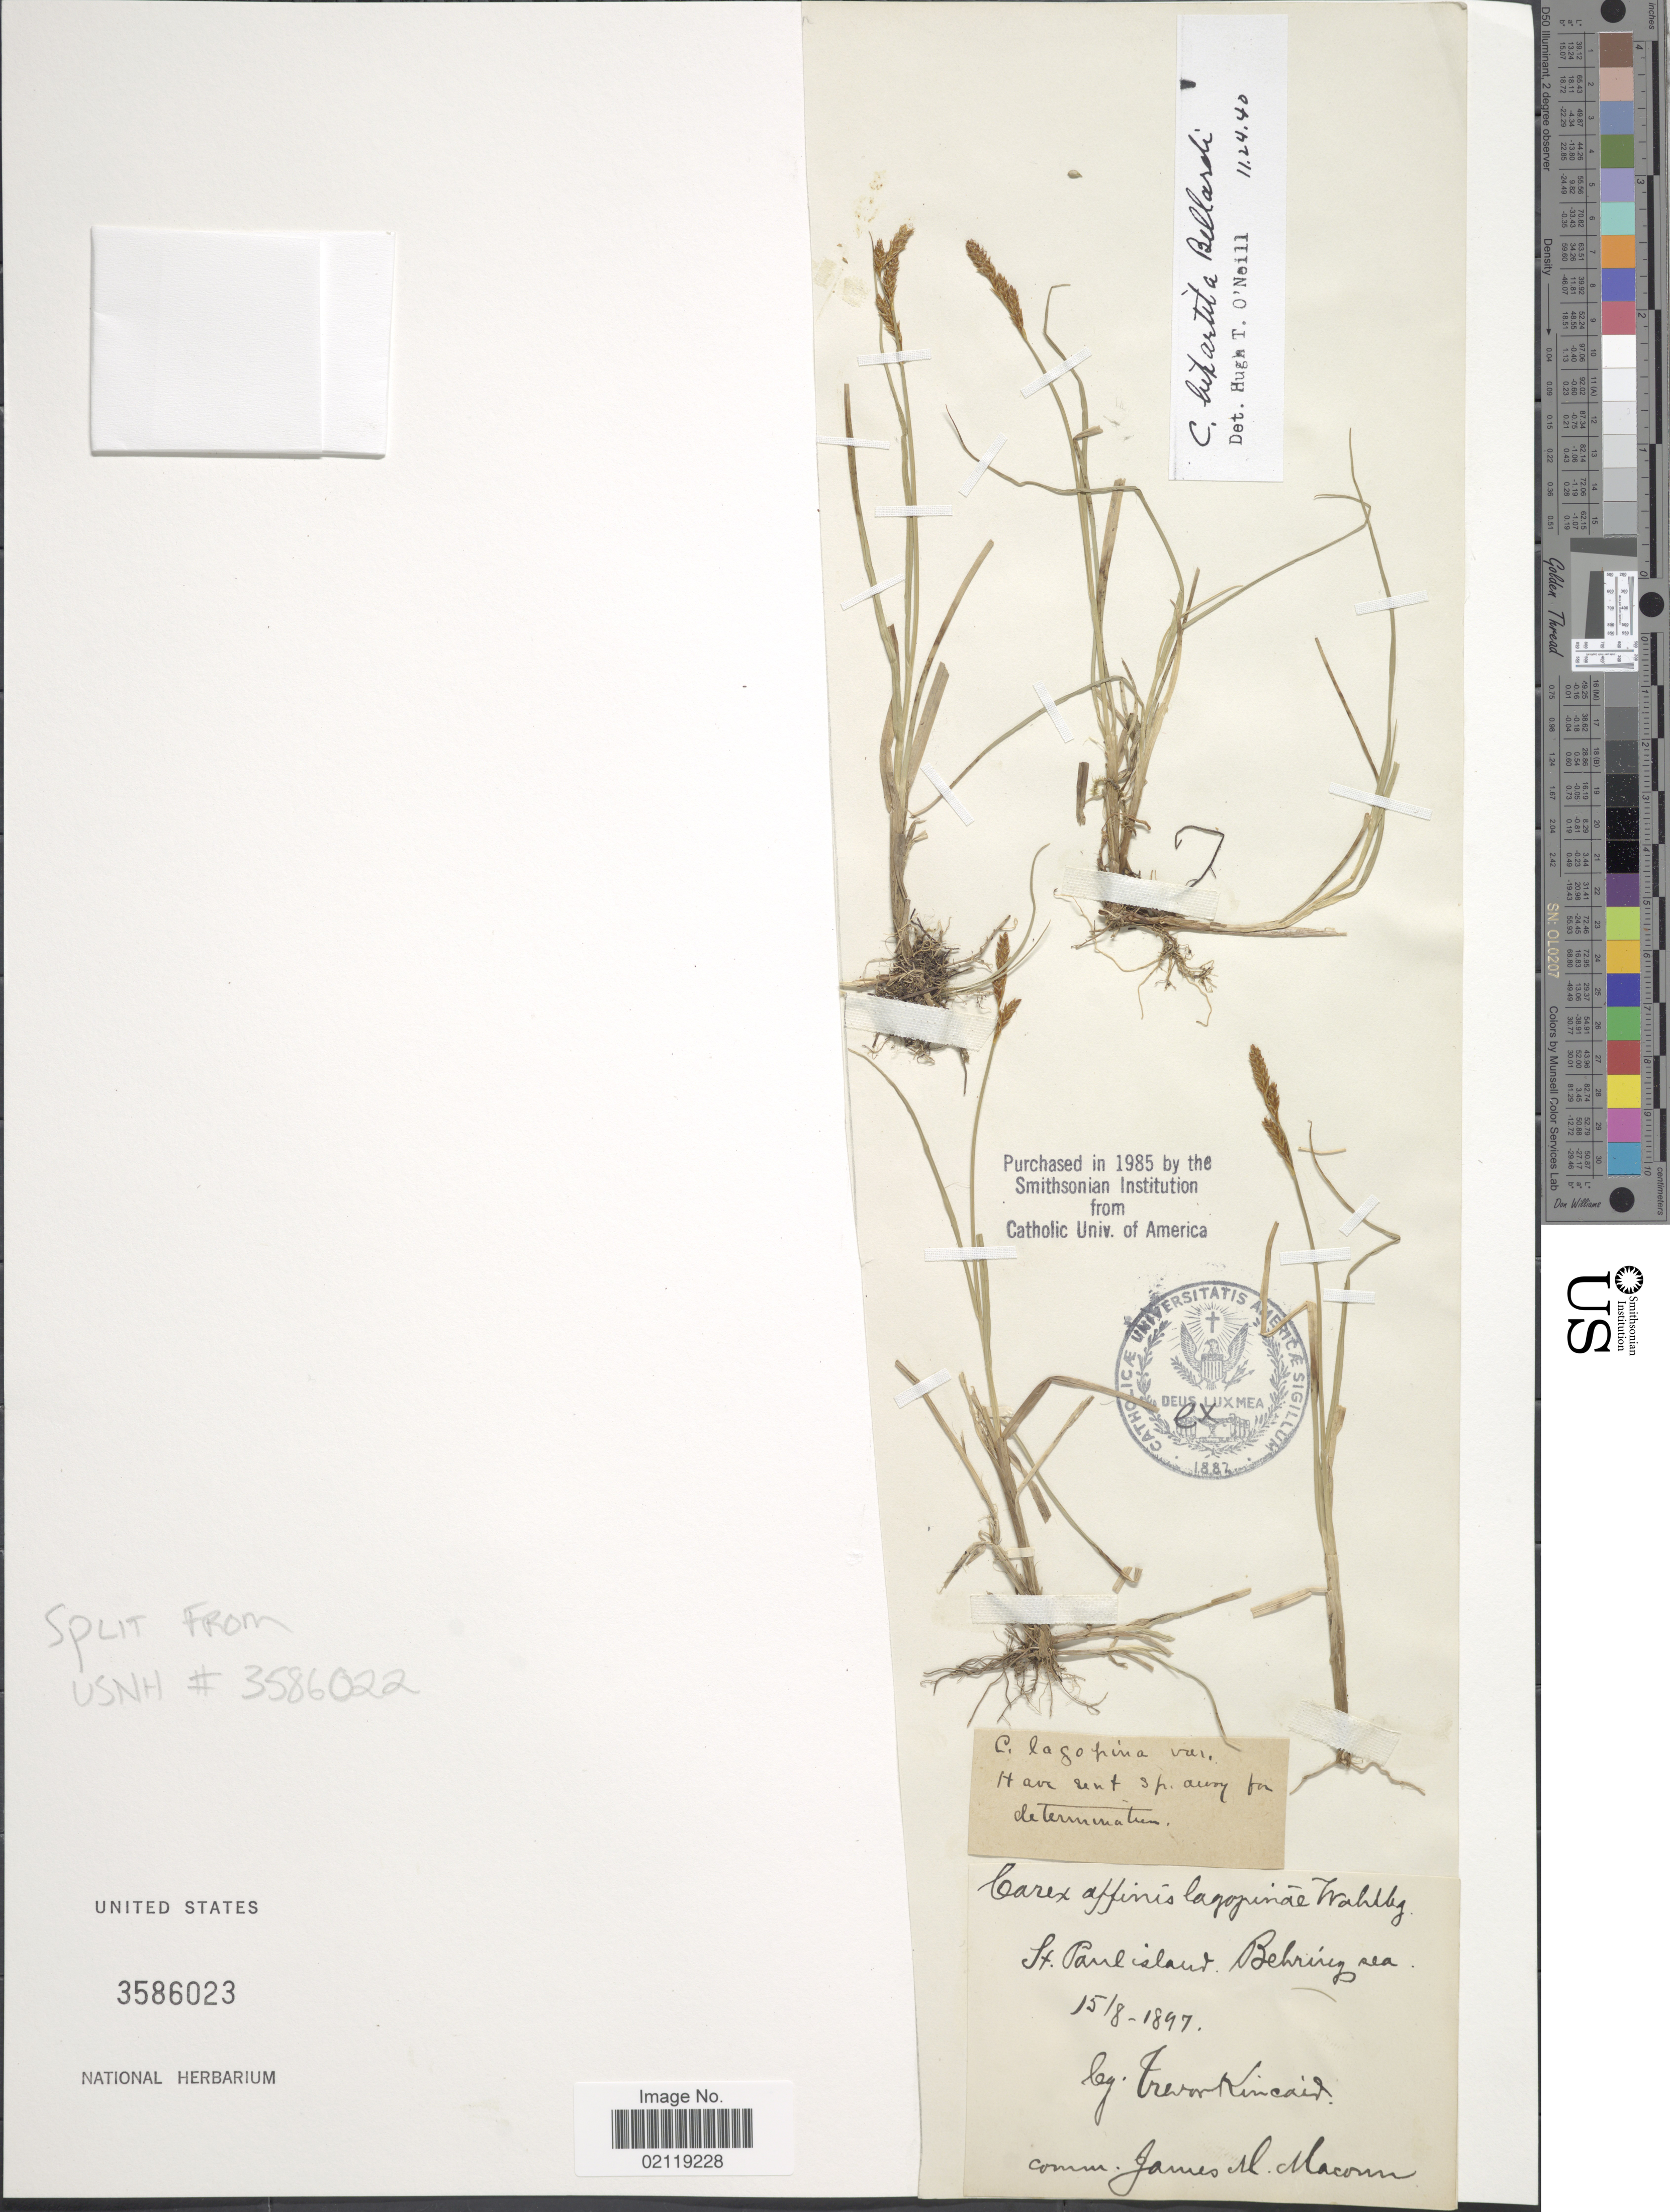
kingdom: Plantae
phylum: Tracheophyta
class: Liliopsida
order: Poales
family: Cyperaceae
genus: Carex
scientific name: Carex lachenalii subsp. lachenalii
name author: Schkuhr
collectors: T. C. Kincaid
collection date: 1897-08-15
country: United States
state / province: Alaska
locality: St. Paul Island. Bering Sea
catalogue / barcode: US 3586023